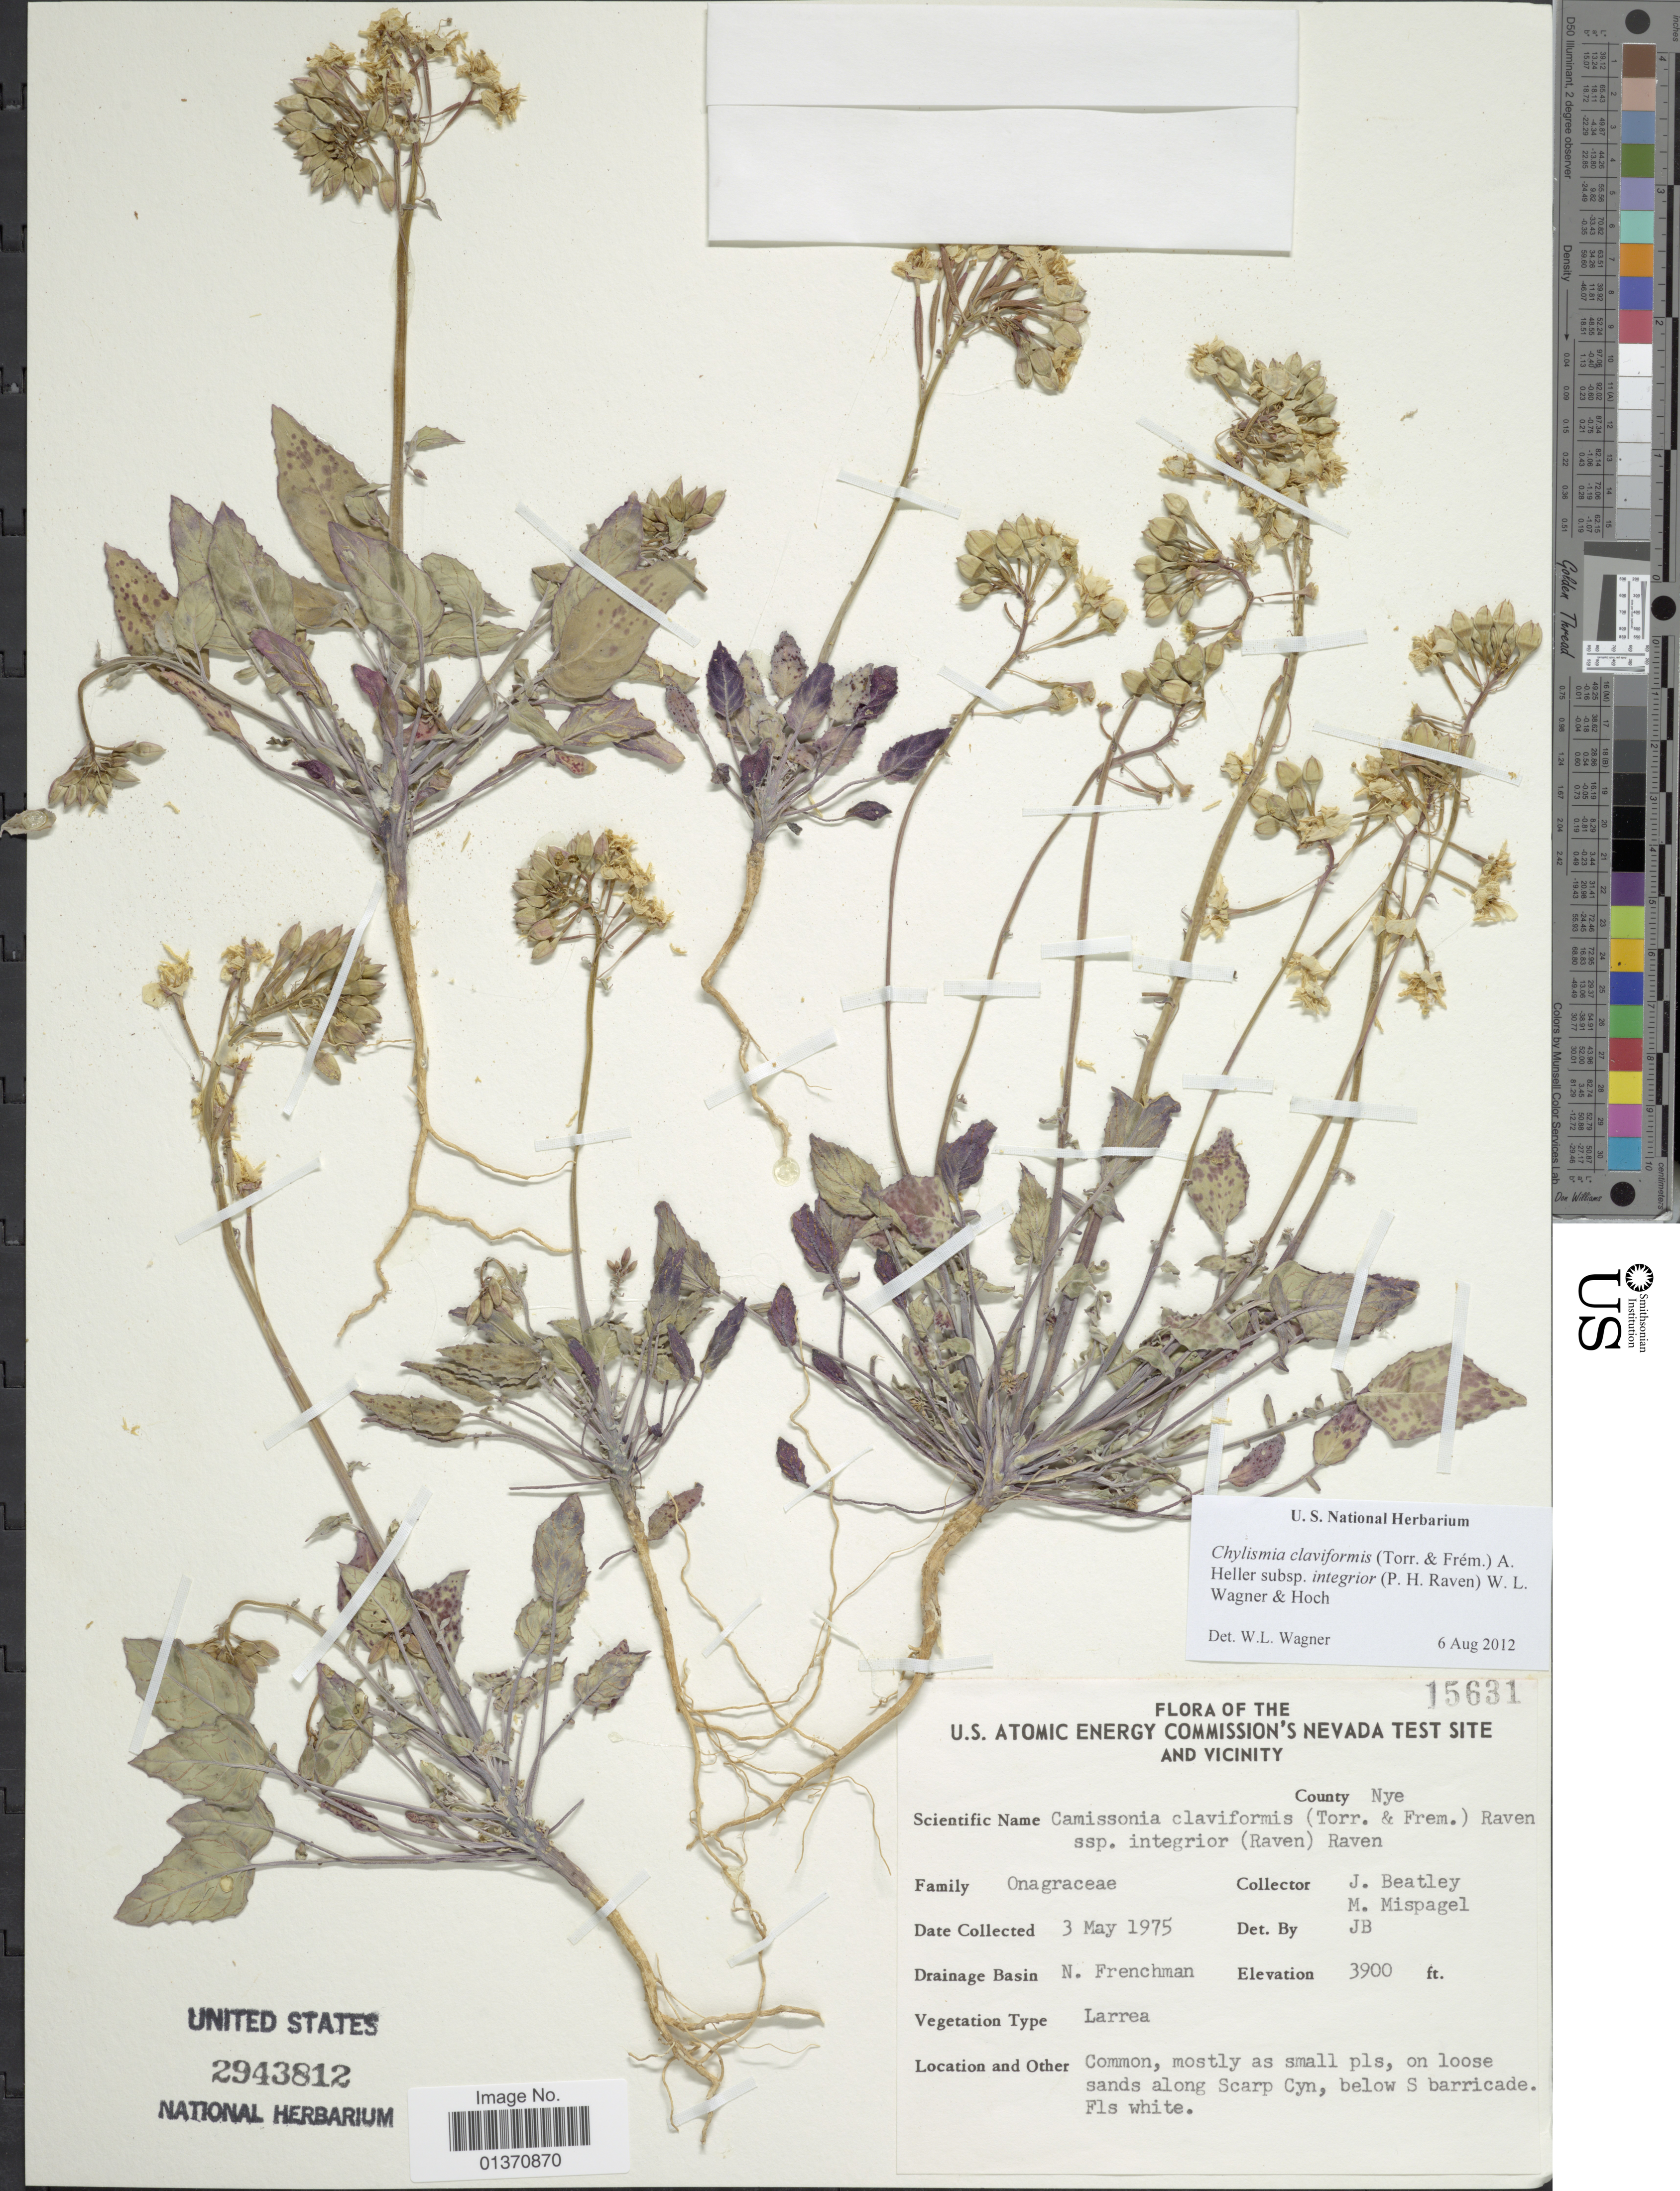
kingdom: Plantae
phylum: Tracheophyta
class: Magnoliopsida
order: Myrtales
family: Onagraceae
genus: Chylismia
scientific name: Chylismia claviformis subsp. integrior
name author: (P.H. Raven) W.L. Wagner & Hoch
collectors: J. C. Beatley & M. Mispagel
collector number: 15631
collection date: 1975-05-03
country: United States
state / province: Nevada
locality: U. S. Atomic Energy Commission's Nevada Test Site and Vicinity, drainage basin N. Frenchman, on loose sands along Scarp Cyn, below S barricade. County NYE.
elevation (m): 1189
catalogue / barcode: US 2943812